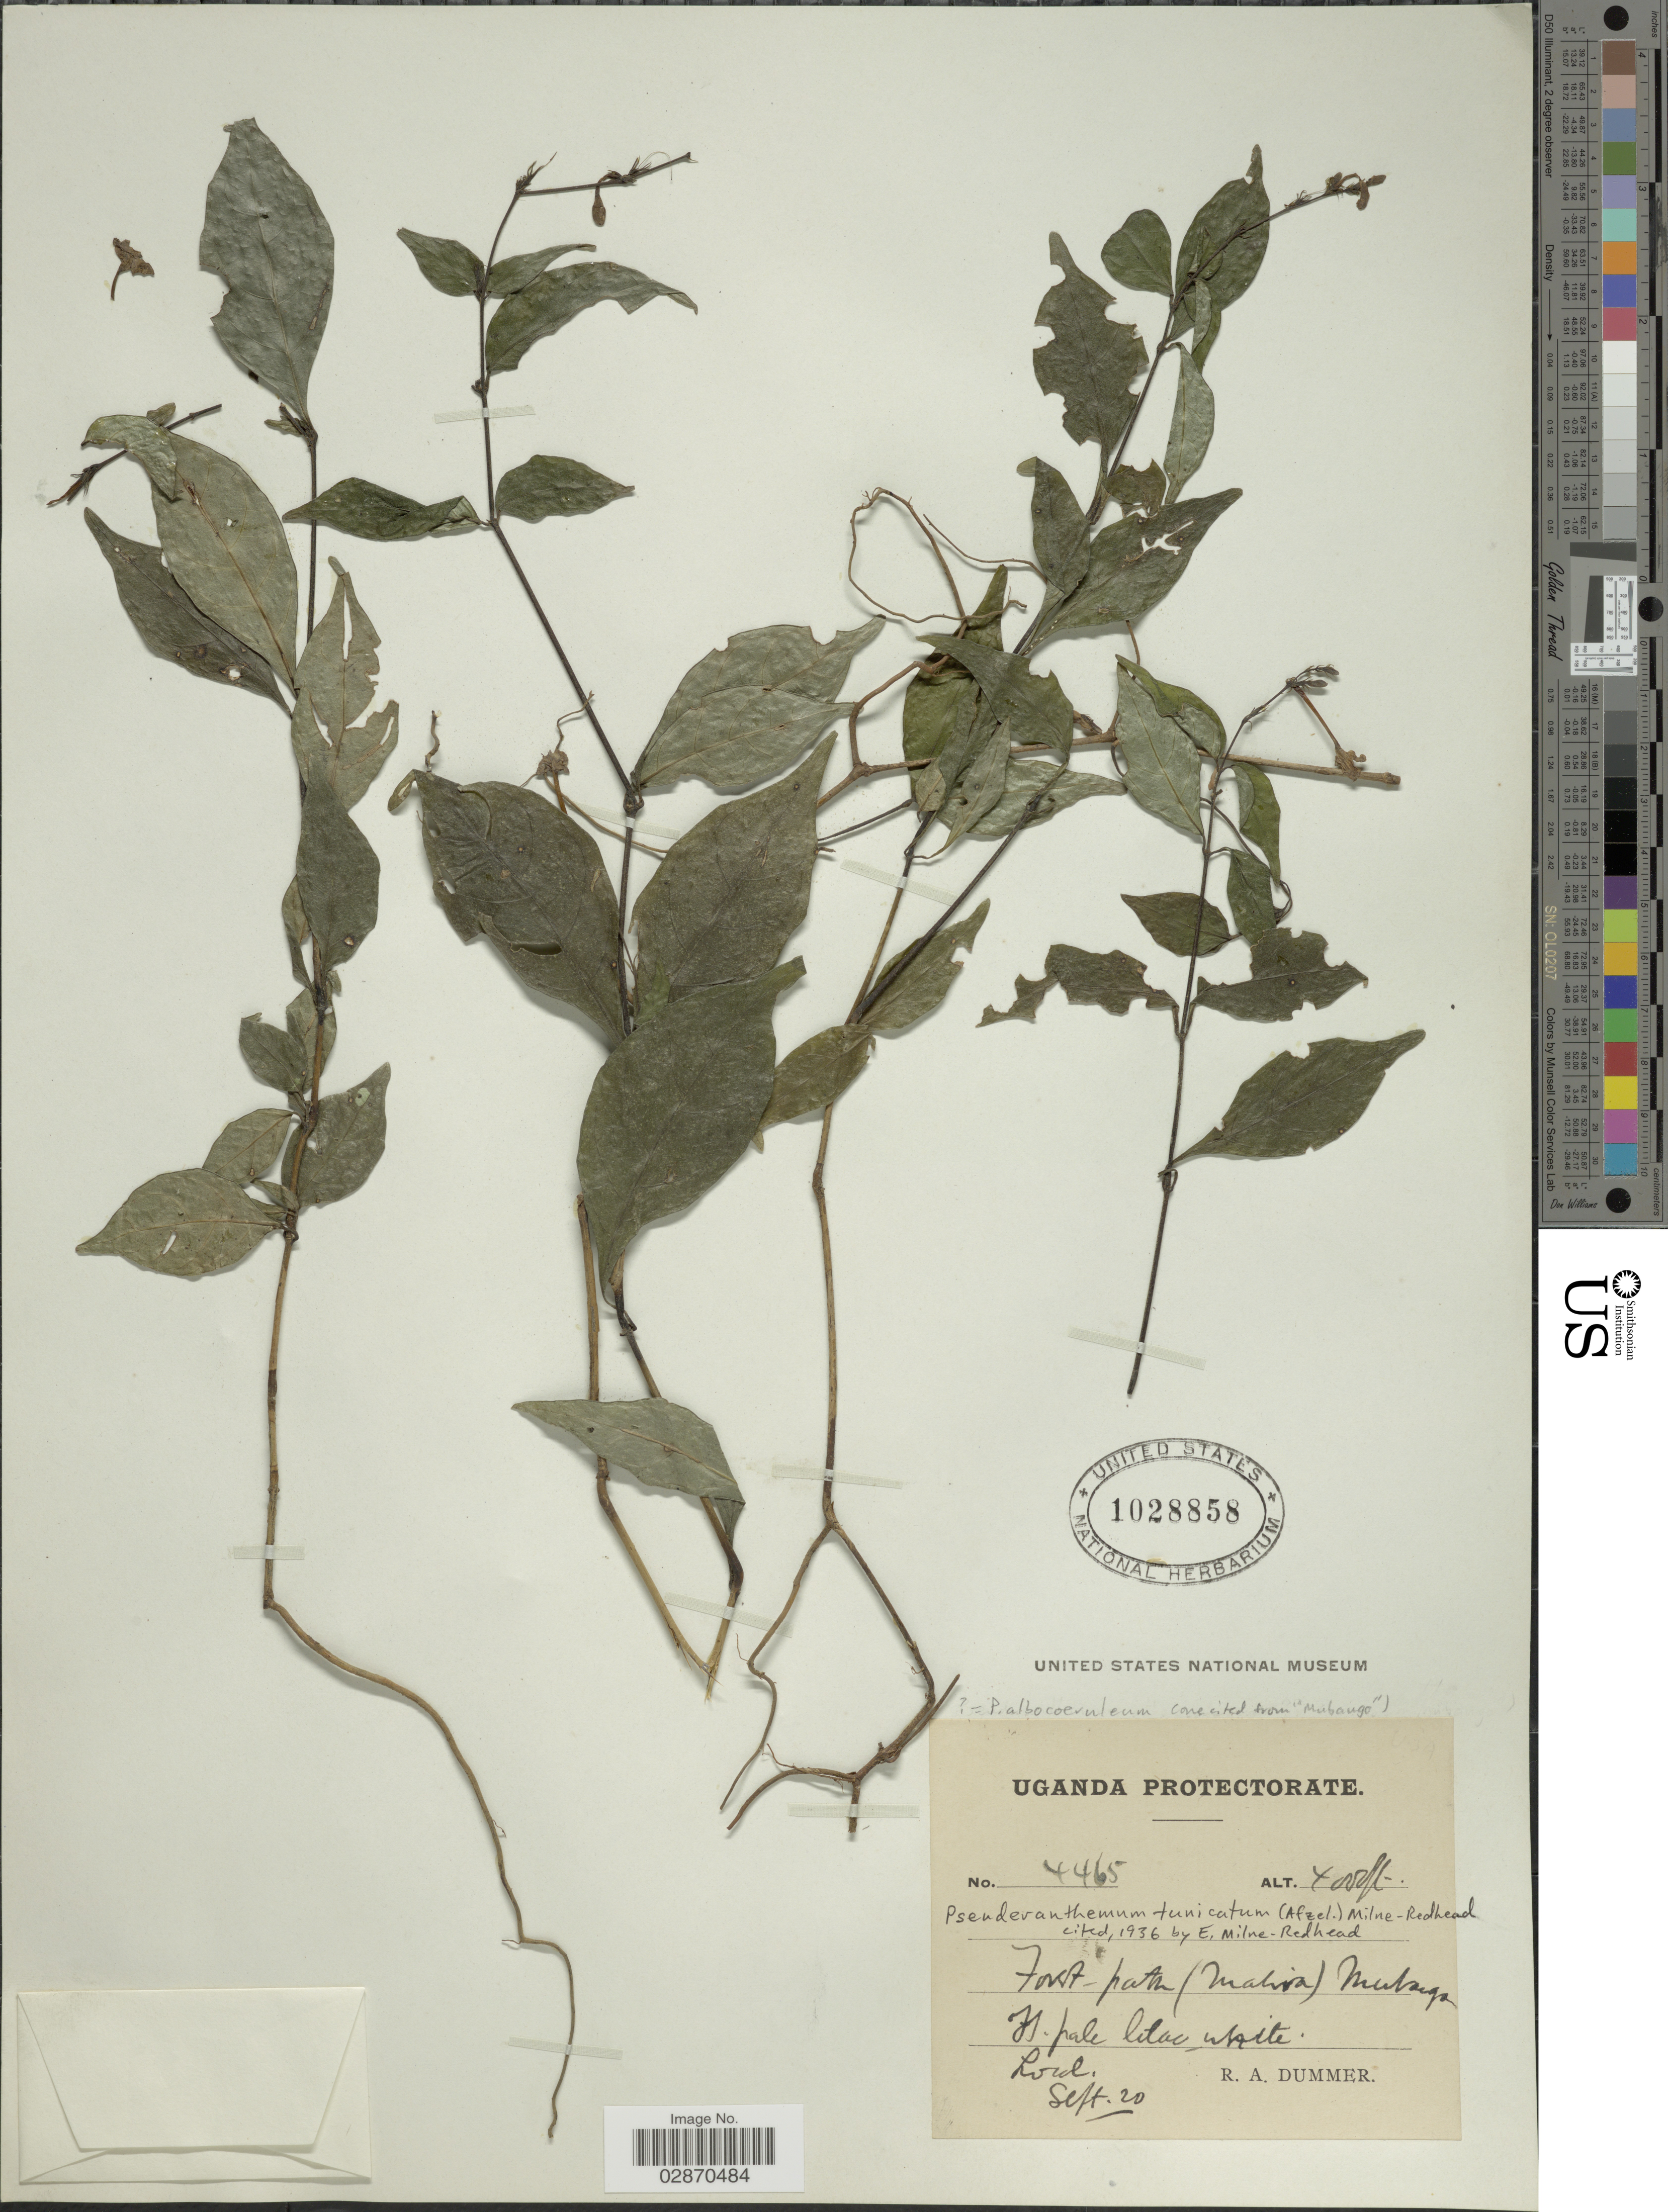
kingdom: Plantae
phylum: Tracheophyta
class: Magnoliopsida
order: Lamiales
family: Acanthaceae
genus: Pseuderanthemum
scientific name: Pseuderanthemum albocoeruleum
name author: Champl.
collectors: R. Dümmer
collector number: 4465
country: Uganda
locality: Forest Path (Mabira) Mubango.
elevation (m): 1219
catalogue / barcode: US 1028858